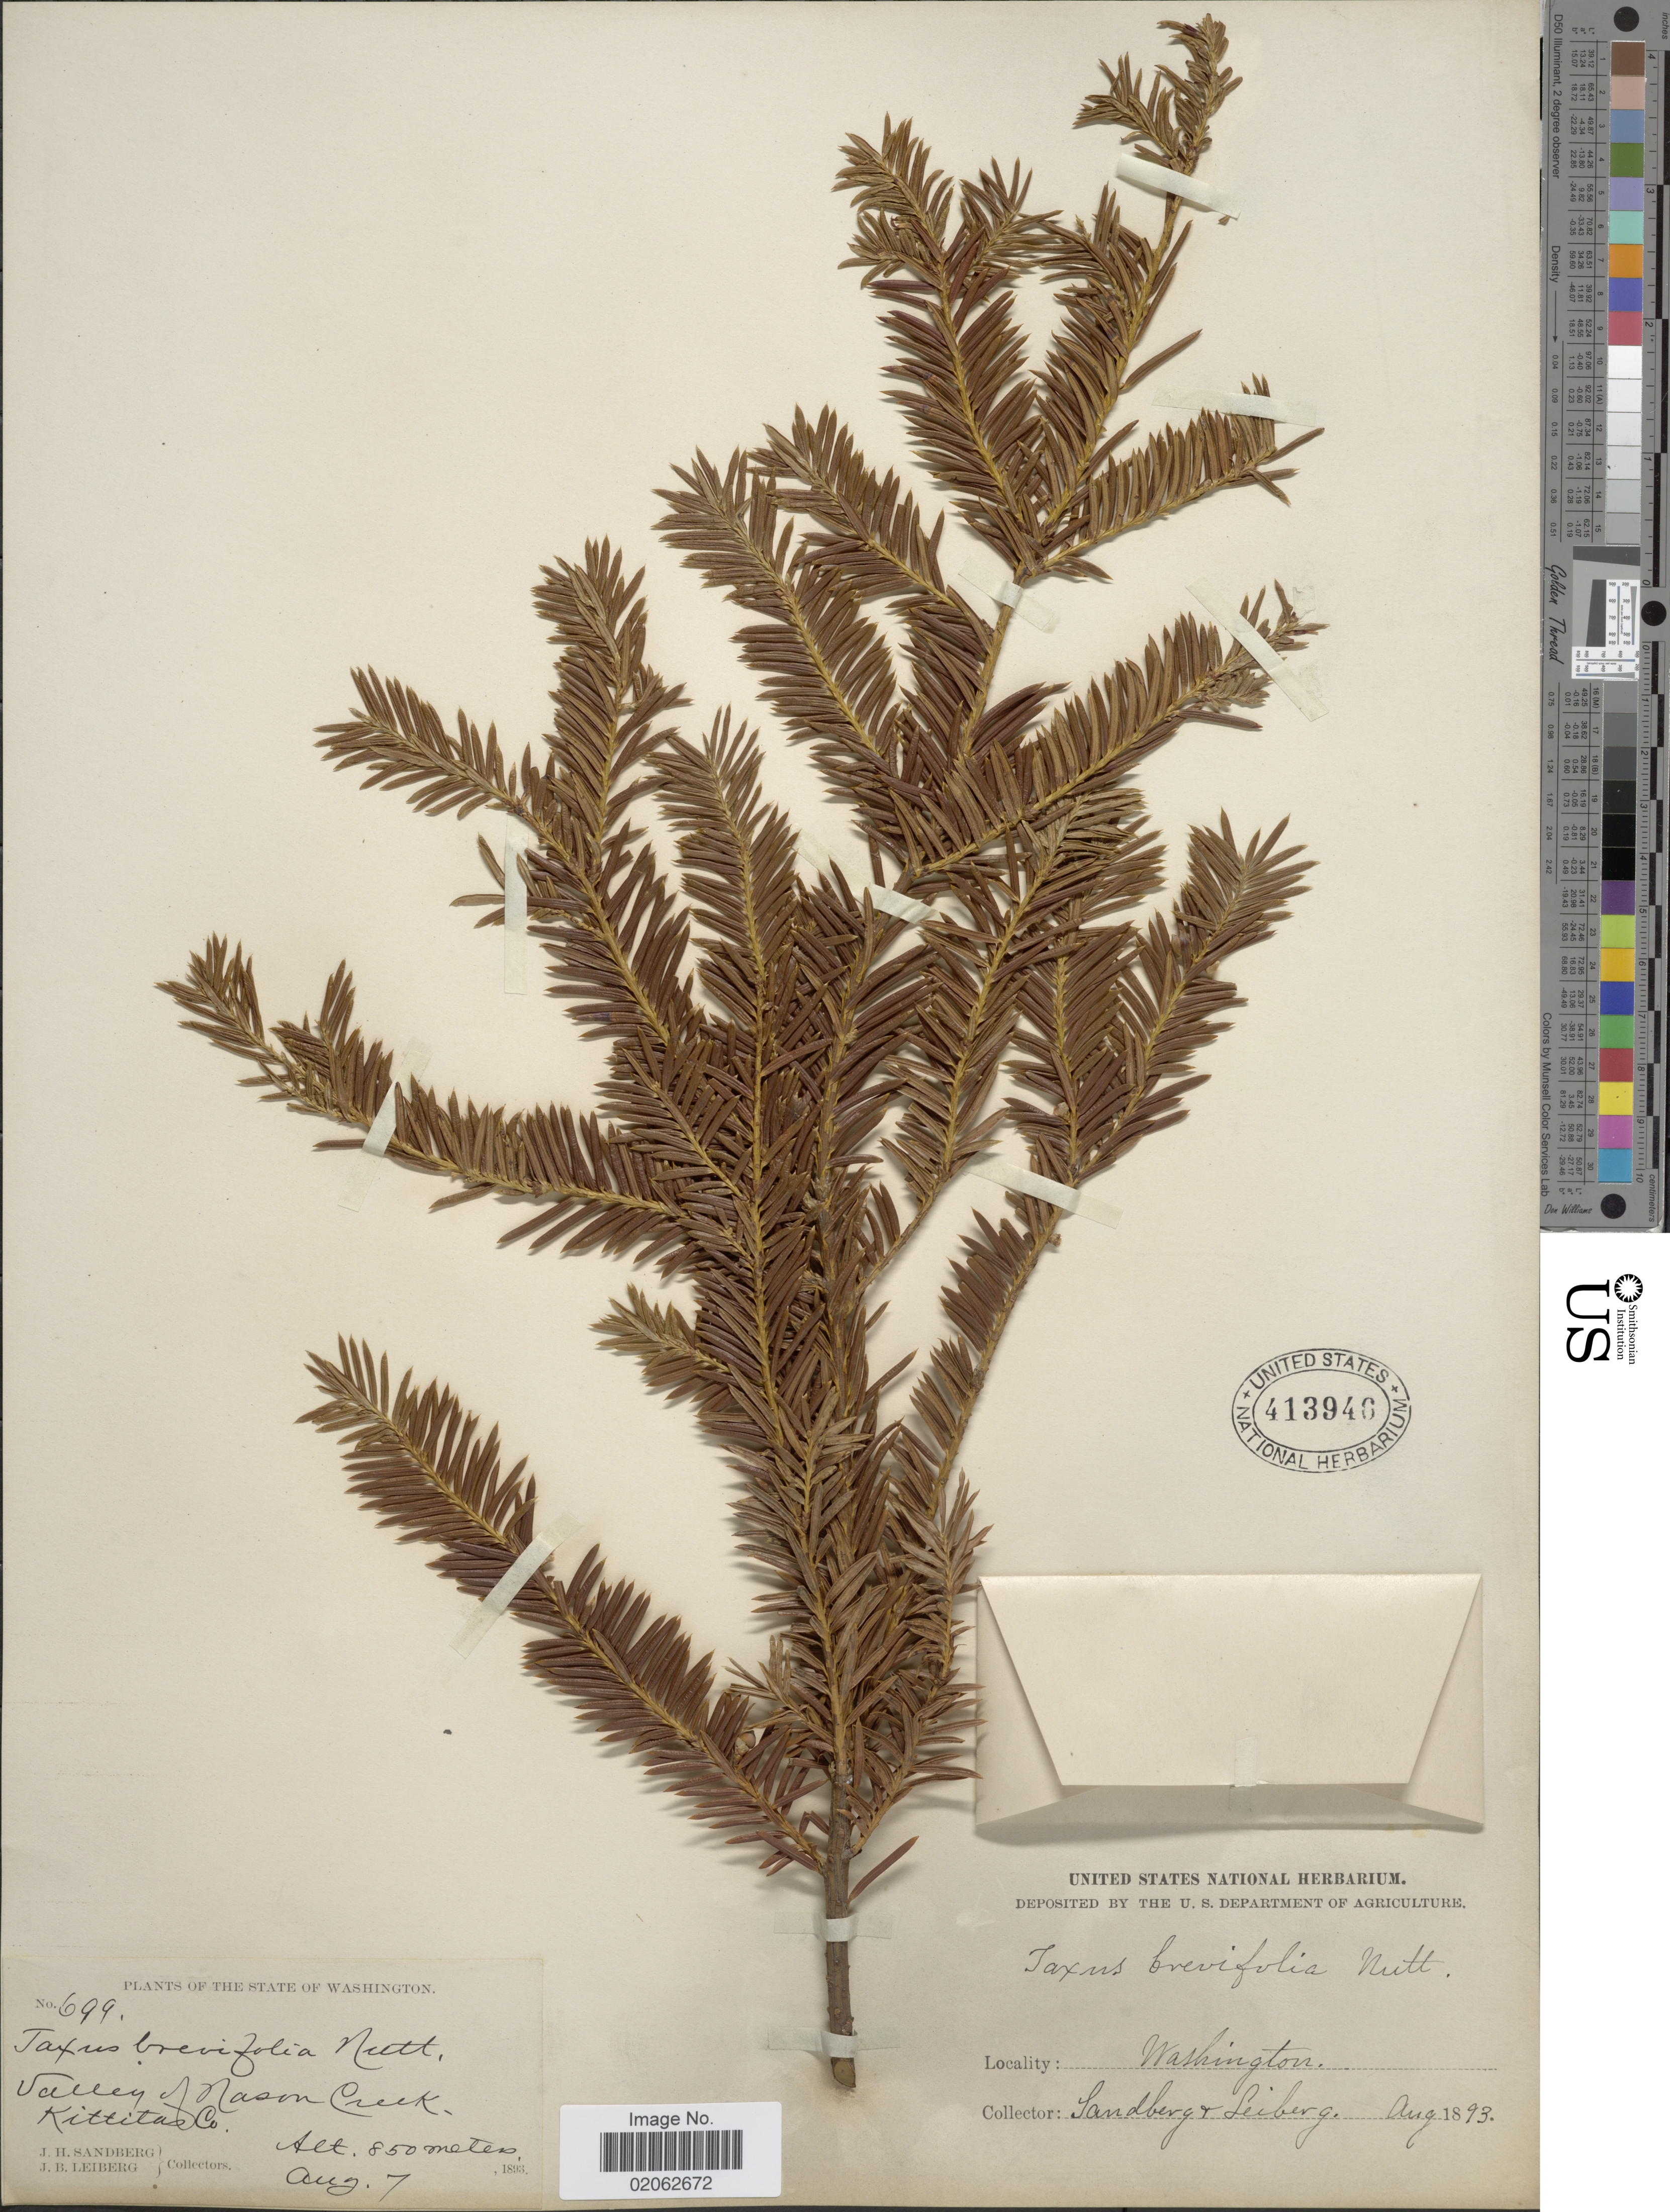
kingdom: Plantae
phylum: Tracheophyta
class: Pinopsida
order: Pinales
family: Taxaceae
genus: Taxus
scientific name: Taxus brevifolia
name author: Nutt.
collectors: J. H. Sandberg & J. B. Leiberg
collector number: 699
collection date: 1893-08-07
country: United States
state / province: Washington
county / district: Kittitas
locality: Valley of Nason Creek, Kittitas Co., The State of Washington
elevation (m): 850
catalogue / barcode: US 413946